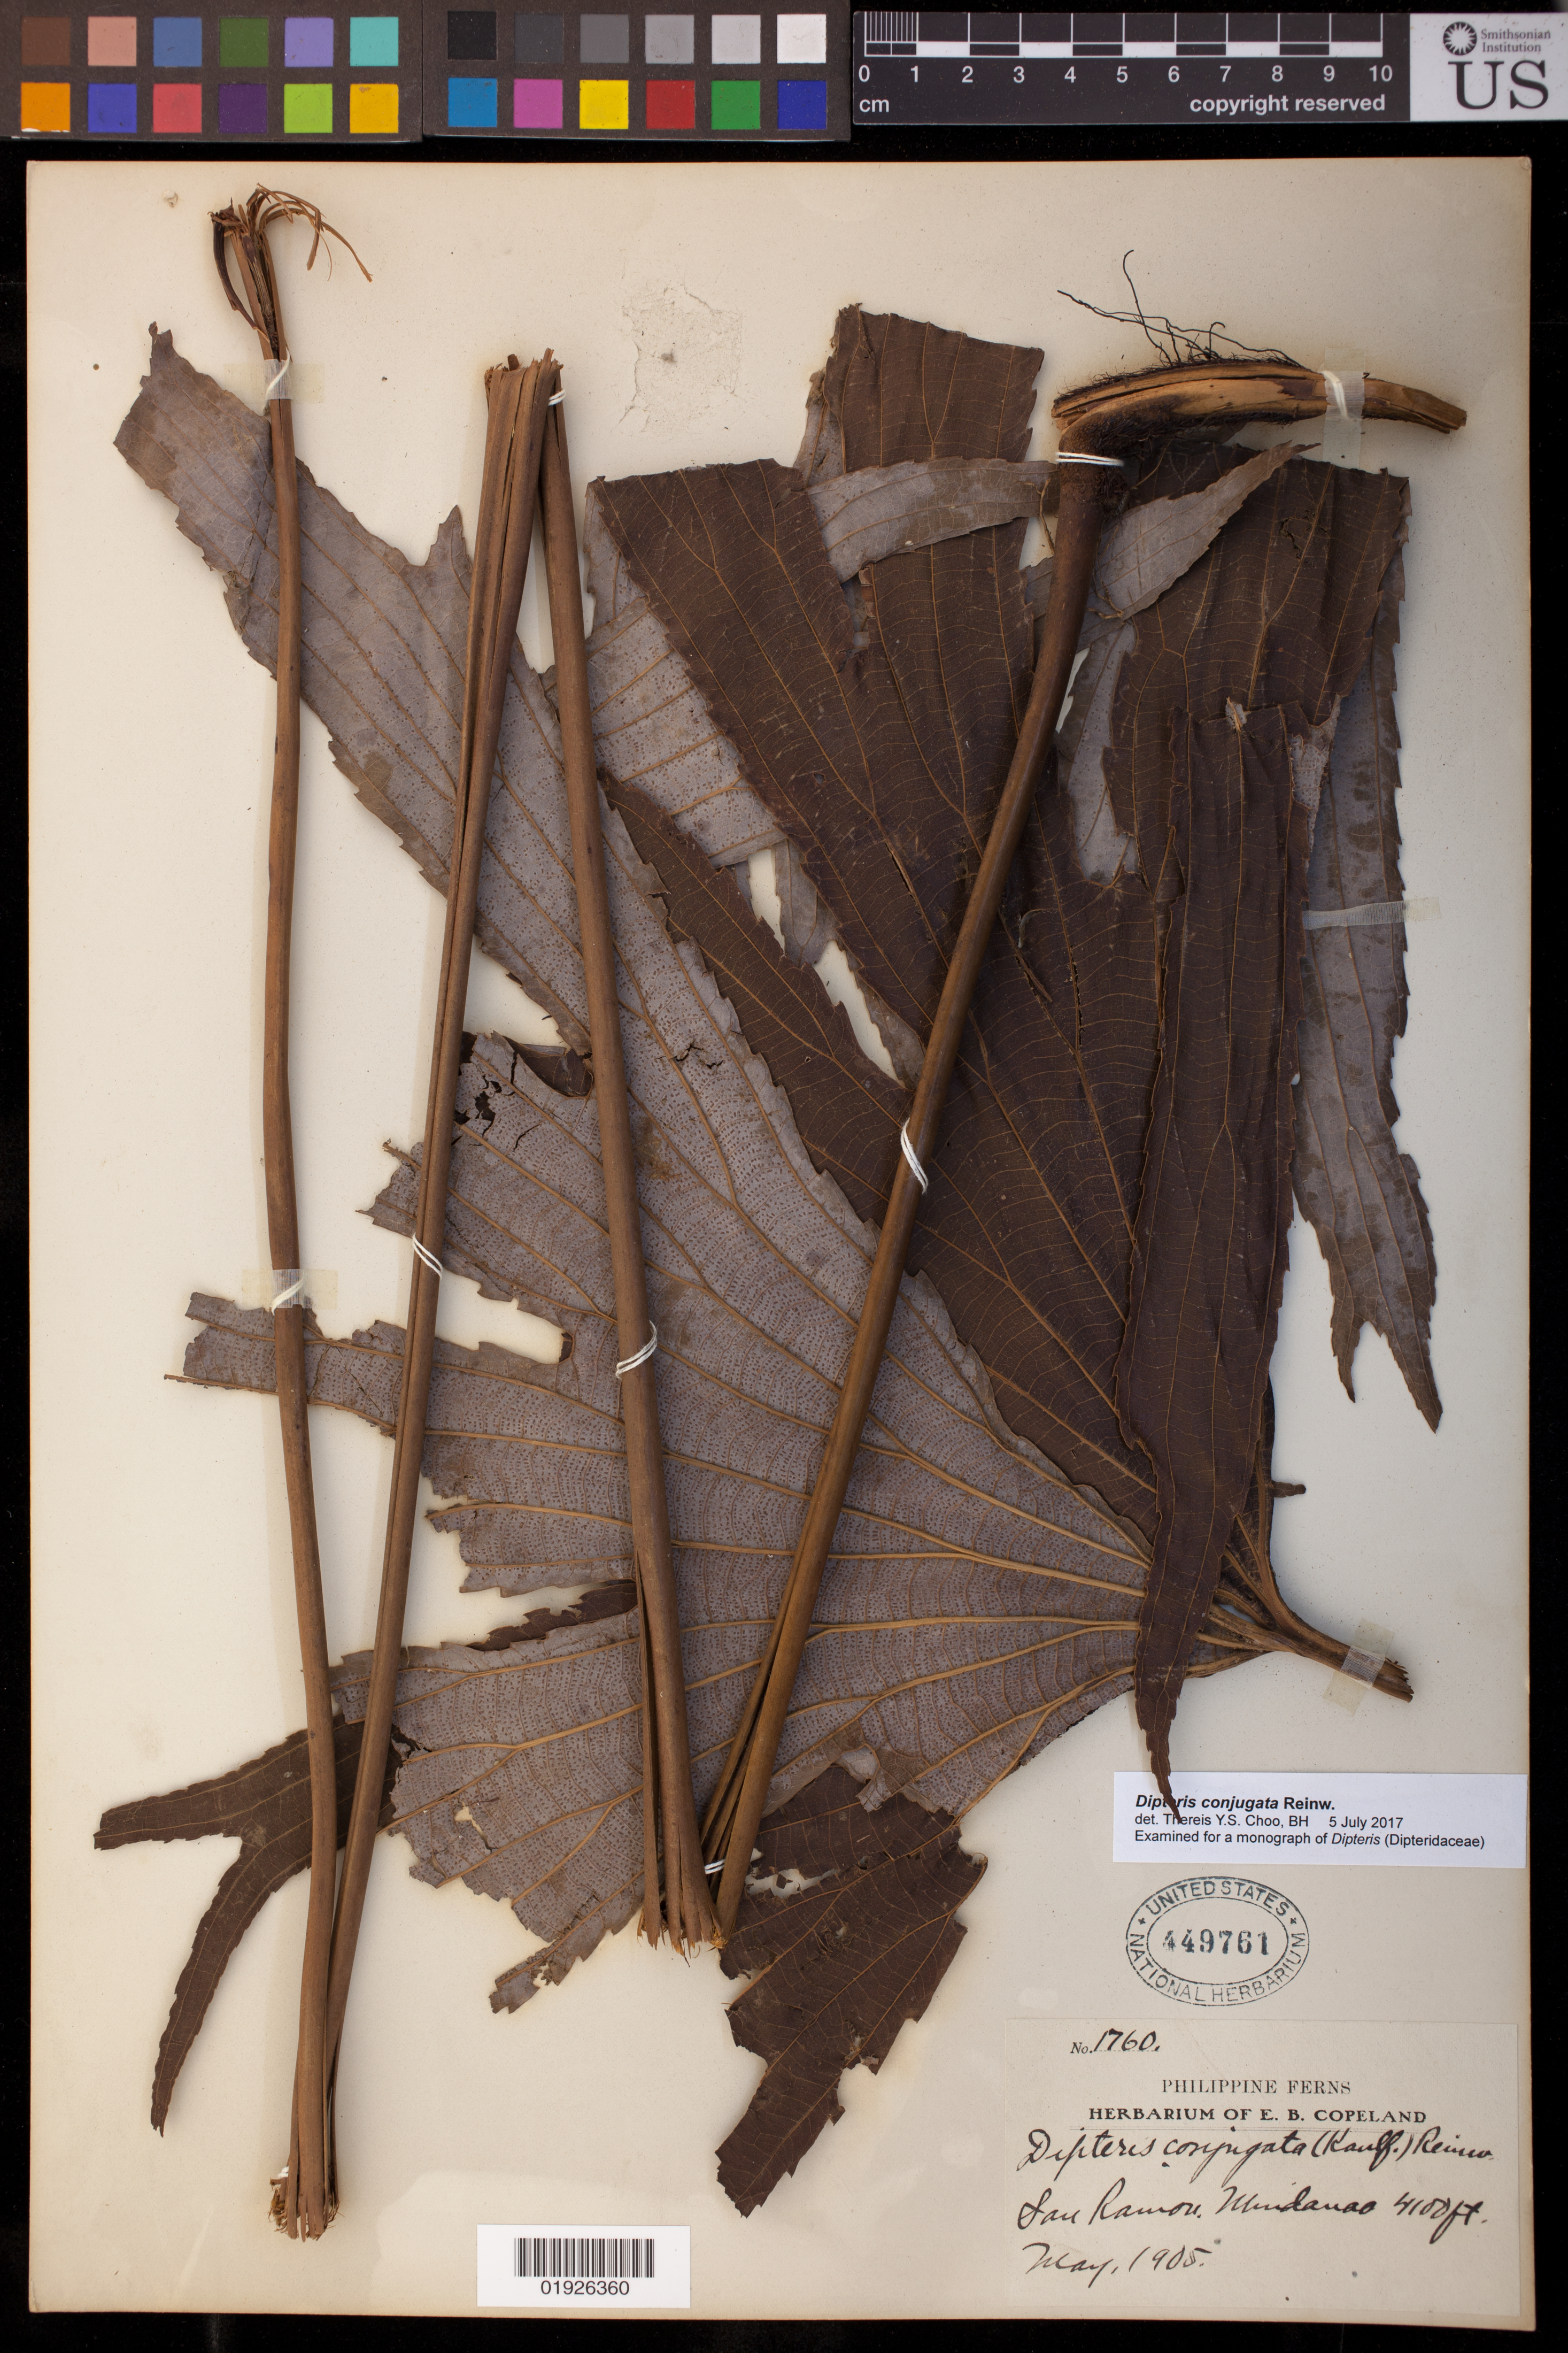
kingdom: Plantae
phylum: Tracheophyta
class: Polypodiopsida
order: Gleicheniales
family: Dipteridaceae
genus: Dipteris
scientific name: Dipteris conjugata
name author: Reinw.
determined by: Choo, Thereis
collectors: ex herb. E. B. Copeland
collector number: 1760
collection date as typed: May 1905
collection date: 1905-05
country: Philippines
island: Mindanao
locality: San Ramon.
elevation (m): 1250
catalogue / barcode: US 449761